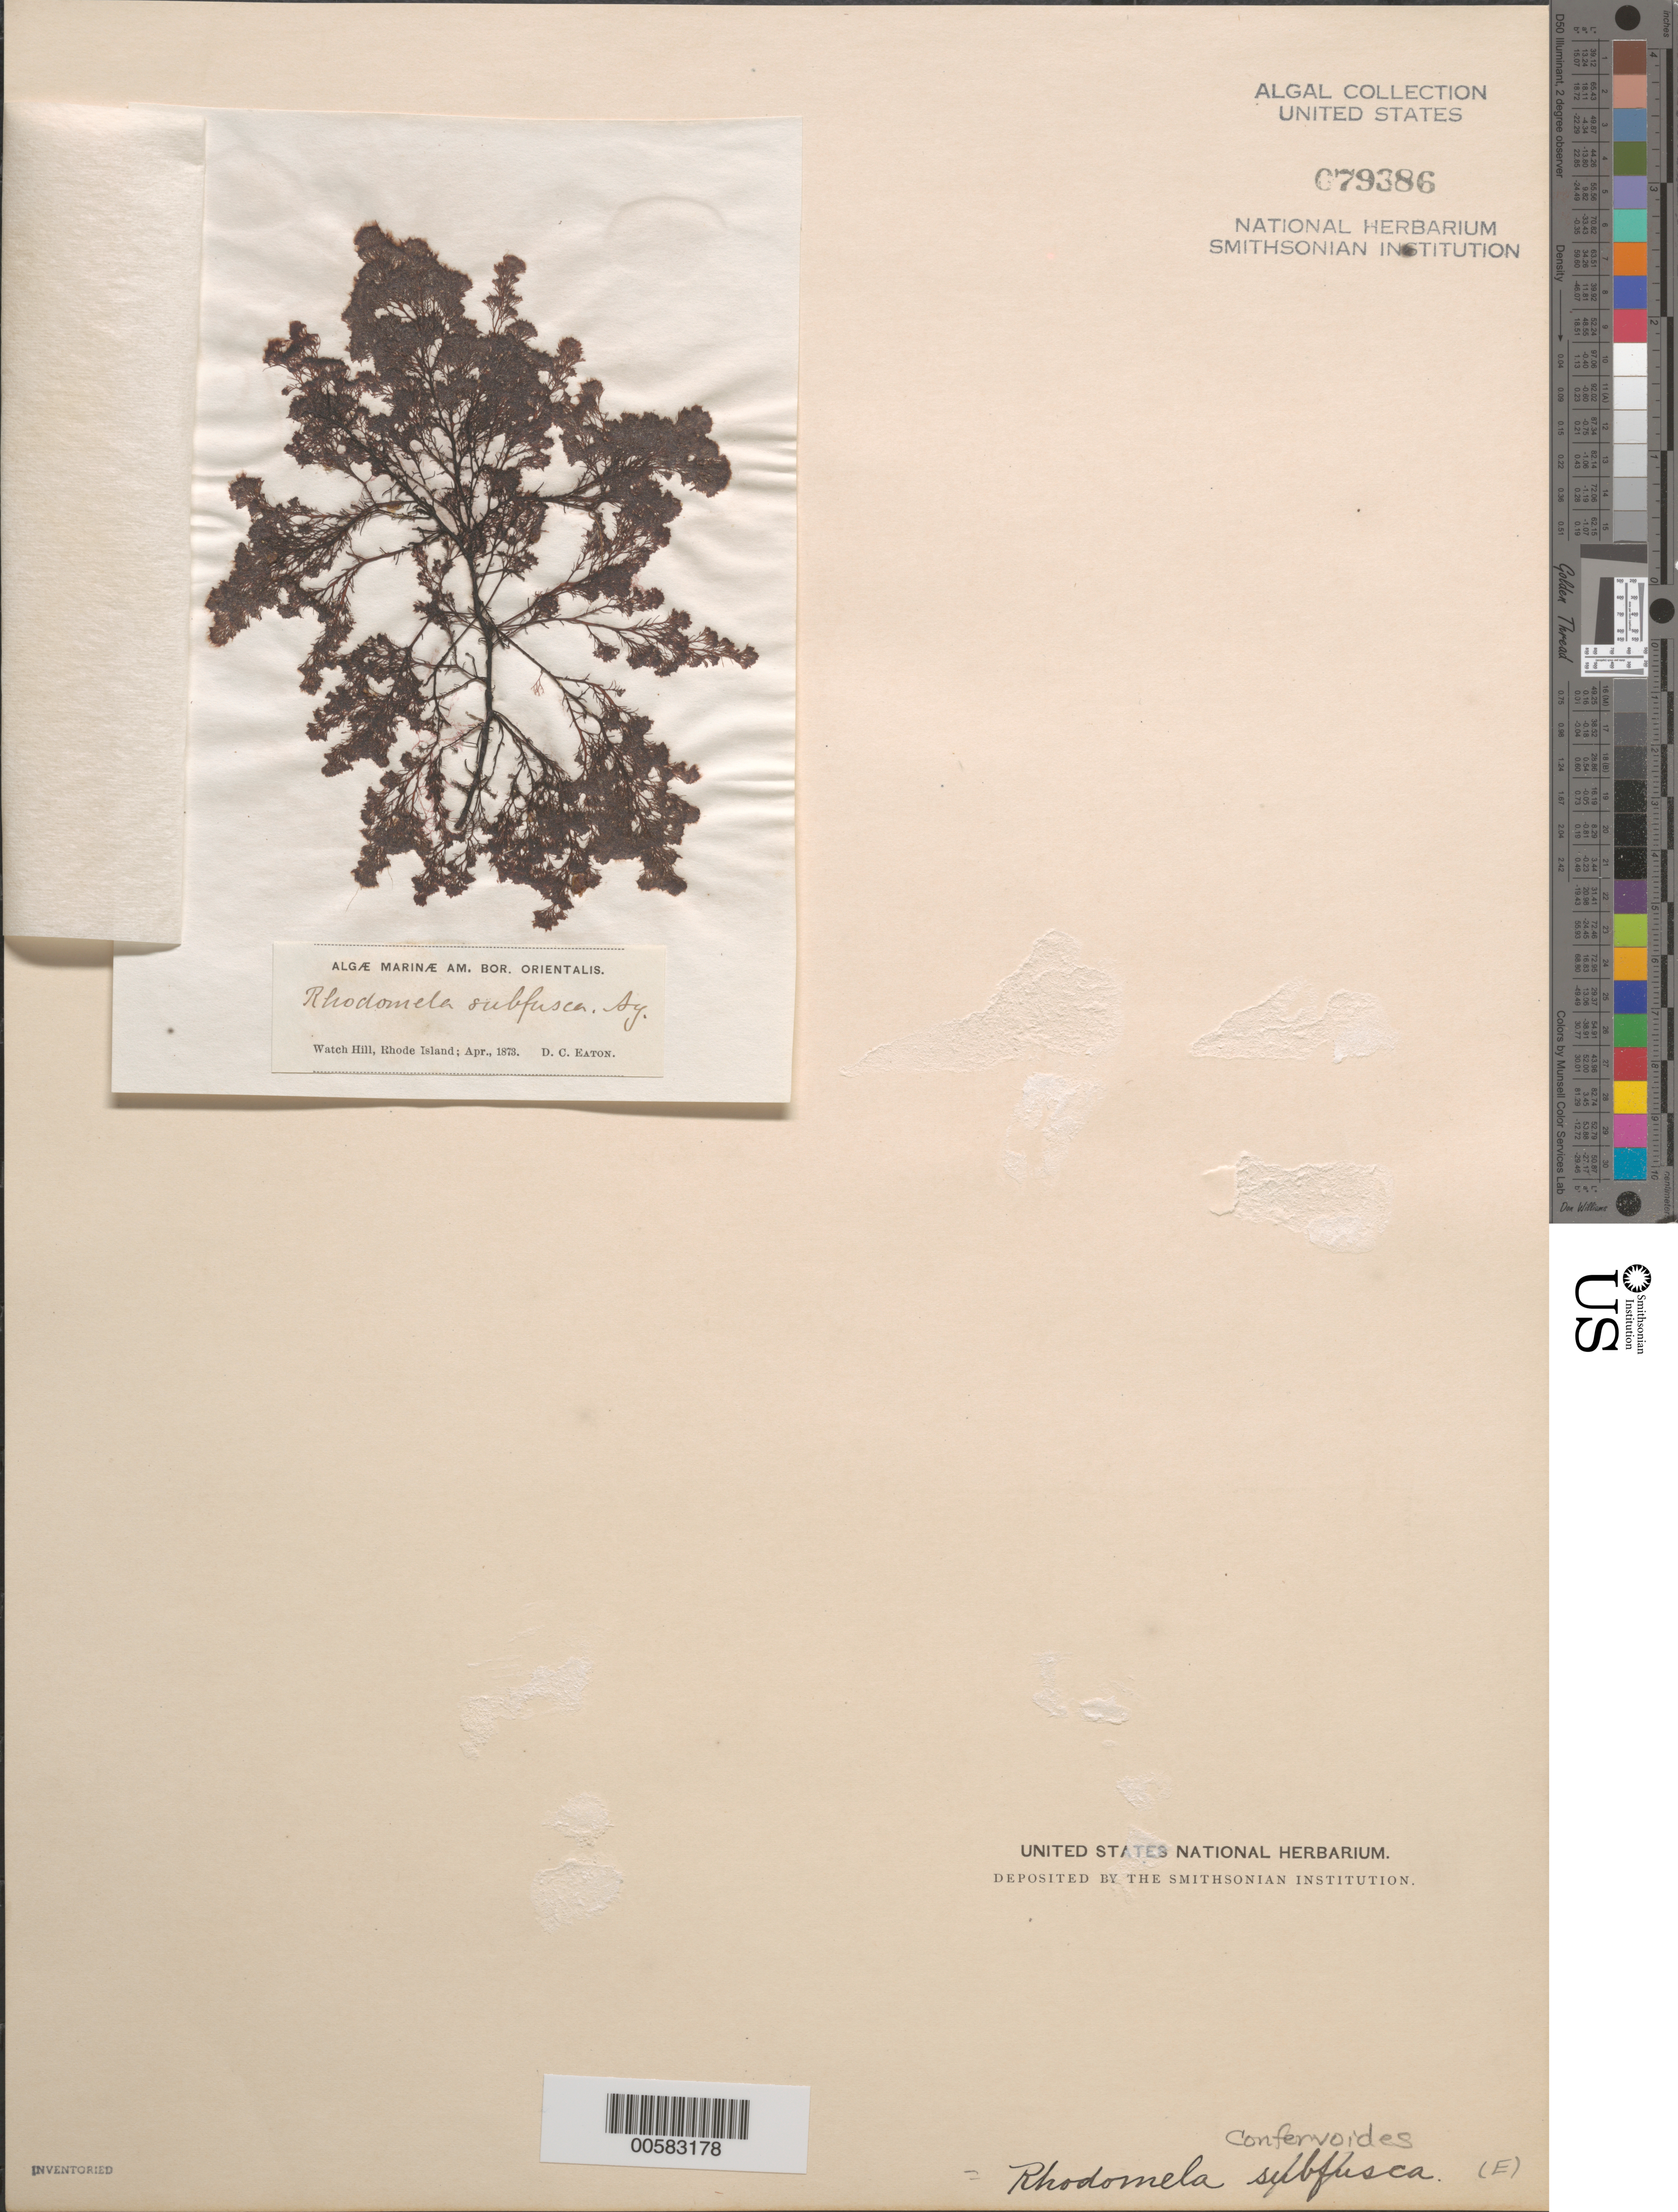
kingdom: Plantae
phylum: Rhodophyta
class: Florideophyceae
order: Ceramiales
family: Rhodomelaceae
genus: Rhodomela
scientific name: Rhodomela confervoides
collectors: D. C. Eaton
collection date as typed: Apr 1873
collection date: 1873-04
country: United States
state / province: Rhode Island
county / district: Washington County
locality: Watch Hill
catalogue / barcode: US 79386